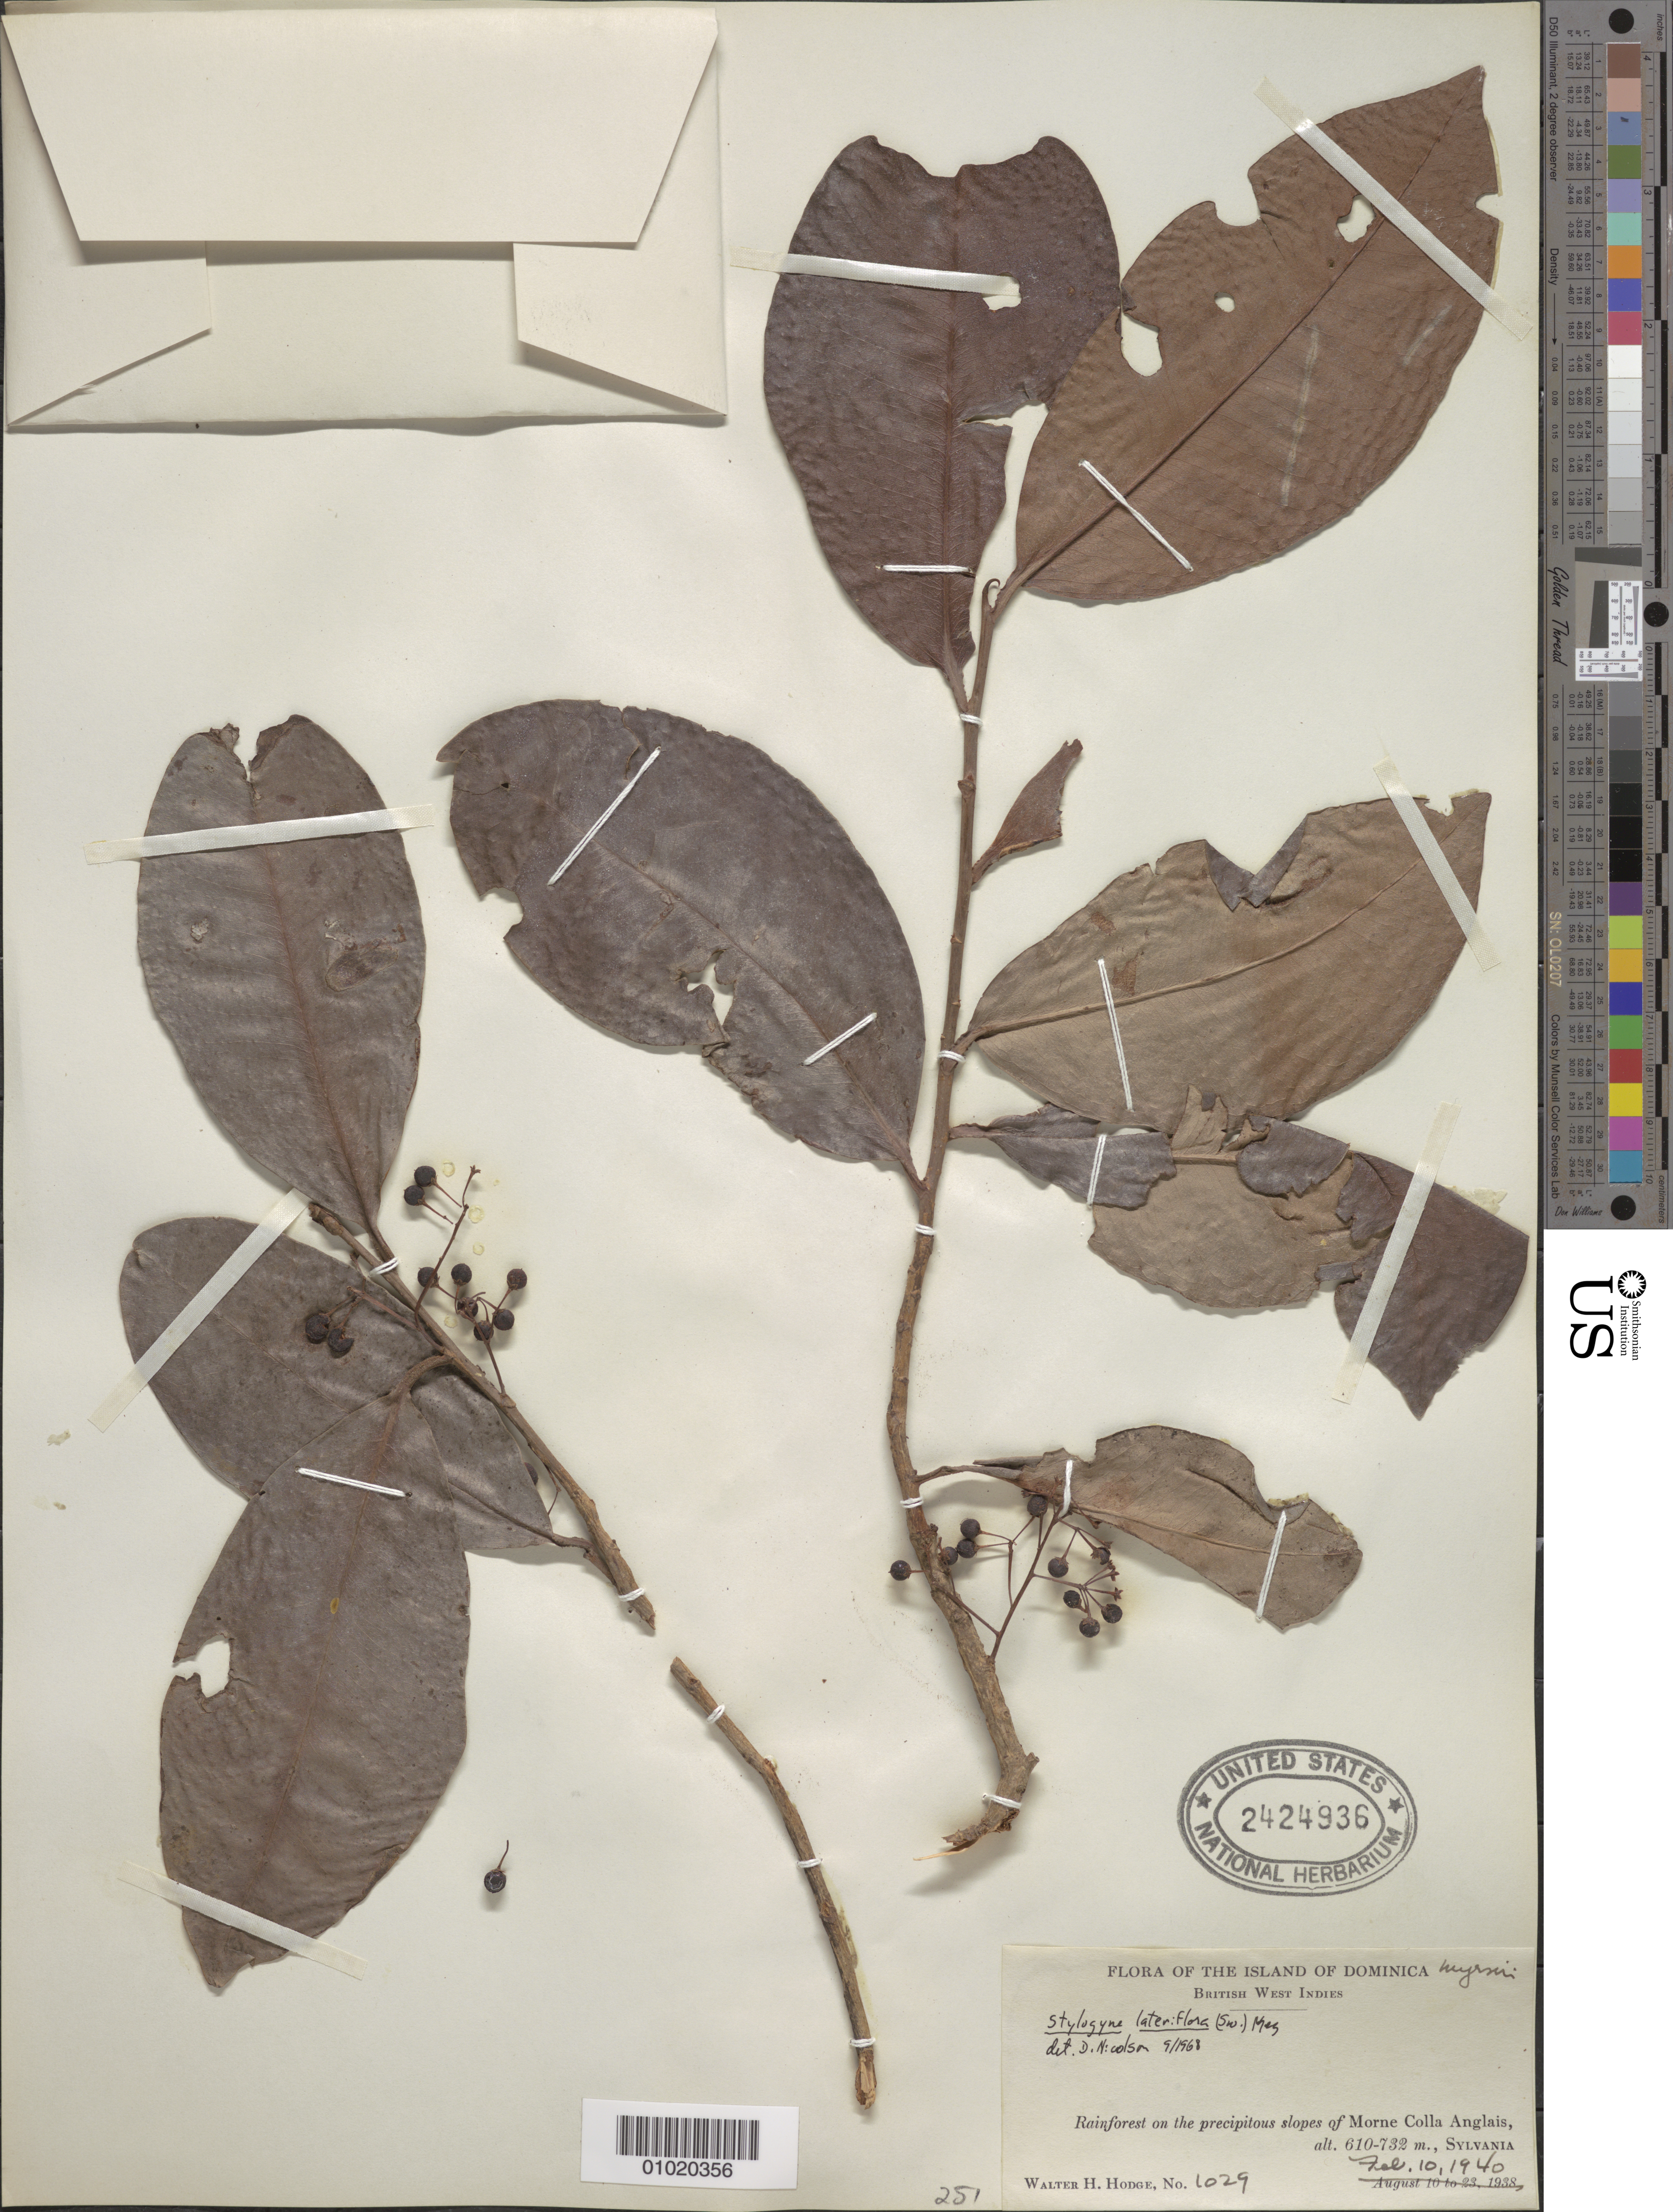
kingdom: Plantae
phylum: Tracheophyta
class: Magnoliopsida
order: Ericales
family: Primulaceae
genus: Stylogyne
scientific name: Stylogyne lateriflora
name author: (Sw.) Mez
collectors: W. Hodge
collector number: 1029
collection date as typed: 10 Feb 1940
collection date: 1940-02-10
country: Dominica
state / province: St. Paul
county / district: Sylvania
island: Dominica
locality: Rainforest on the precipitous slopes of Morne Colla Anglais.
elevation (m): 610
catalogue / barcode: US 2424936